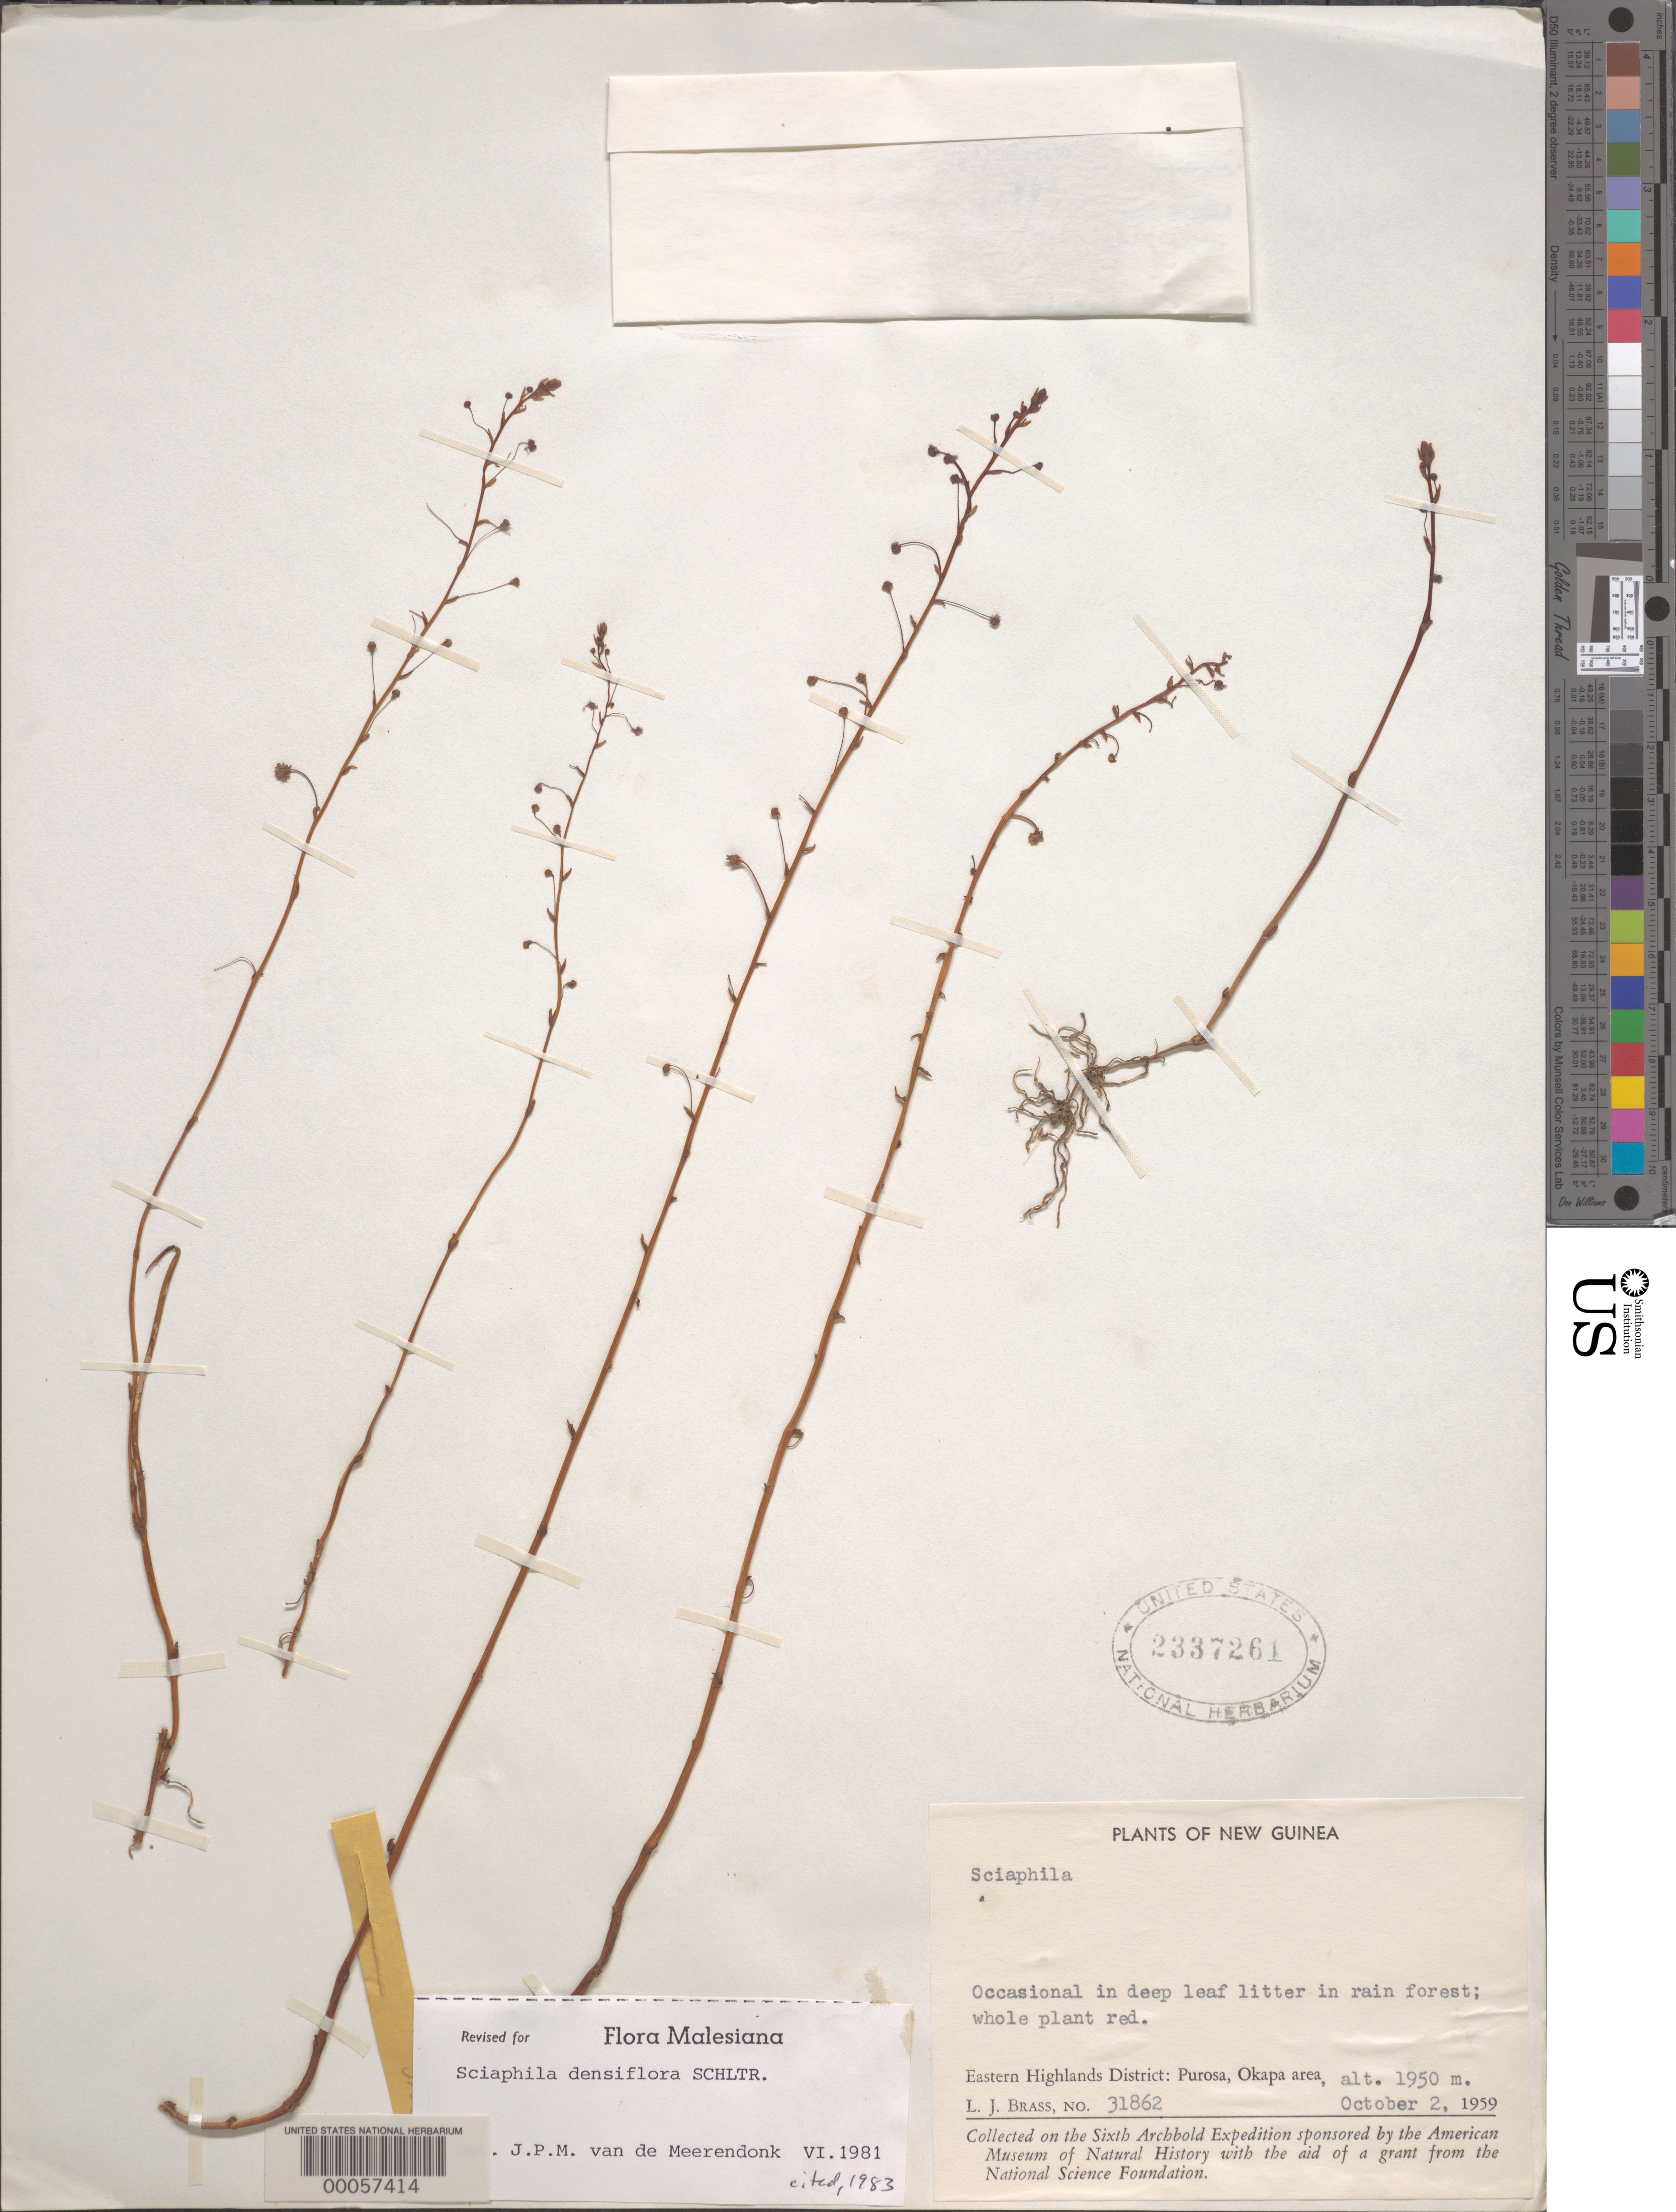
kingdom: Plantae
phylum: Tracheophyta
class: Liliopsida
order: Pandanales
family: Triuridaceae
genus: Sciaphila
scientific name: Sciaphila densiflora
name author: Schltr.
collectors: L. J. Brass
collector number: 31862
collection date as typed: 02 Oct 1959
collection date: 1959-10-02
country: Papua New Guinea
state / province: Eastern Highlands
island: New Guinea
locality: Eastern highlands district; purosa, okapa area.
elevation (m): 1950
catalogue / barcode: US 2337261